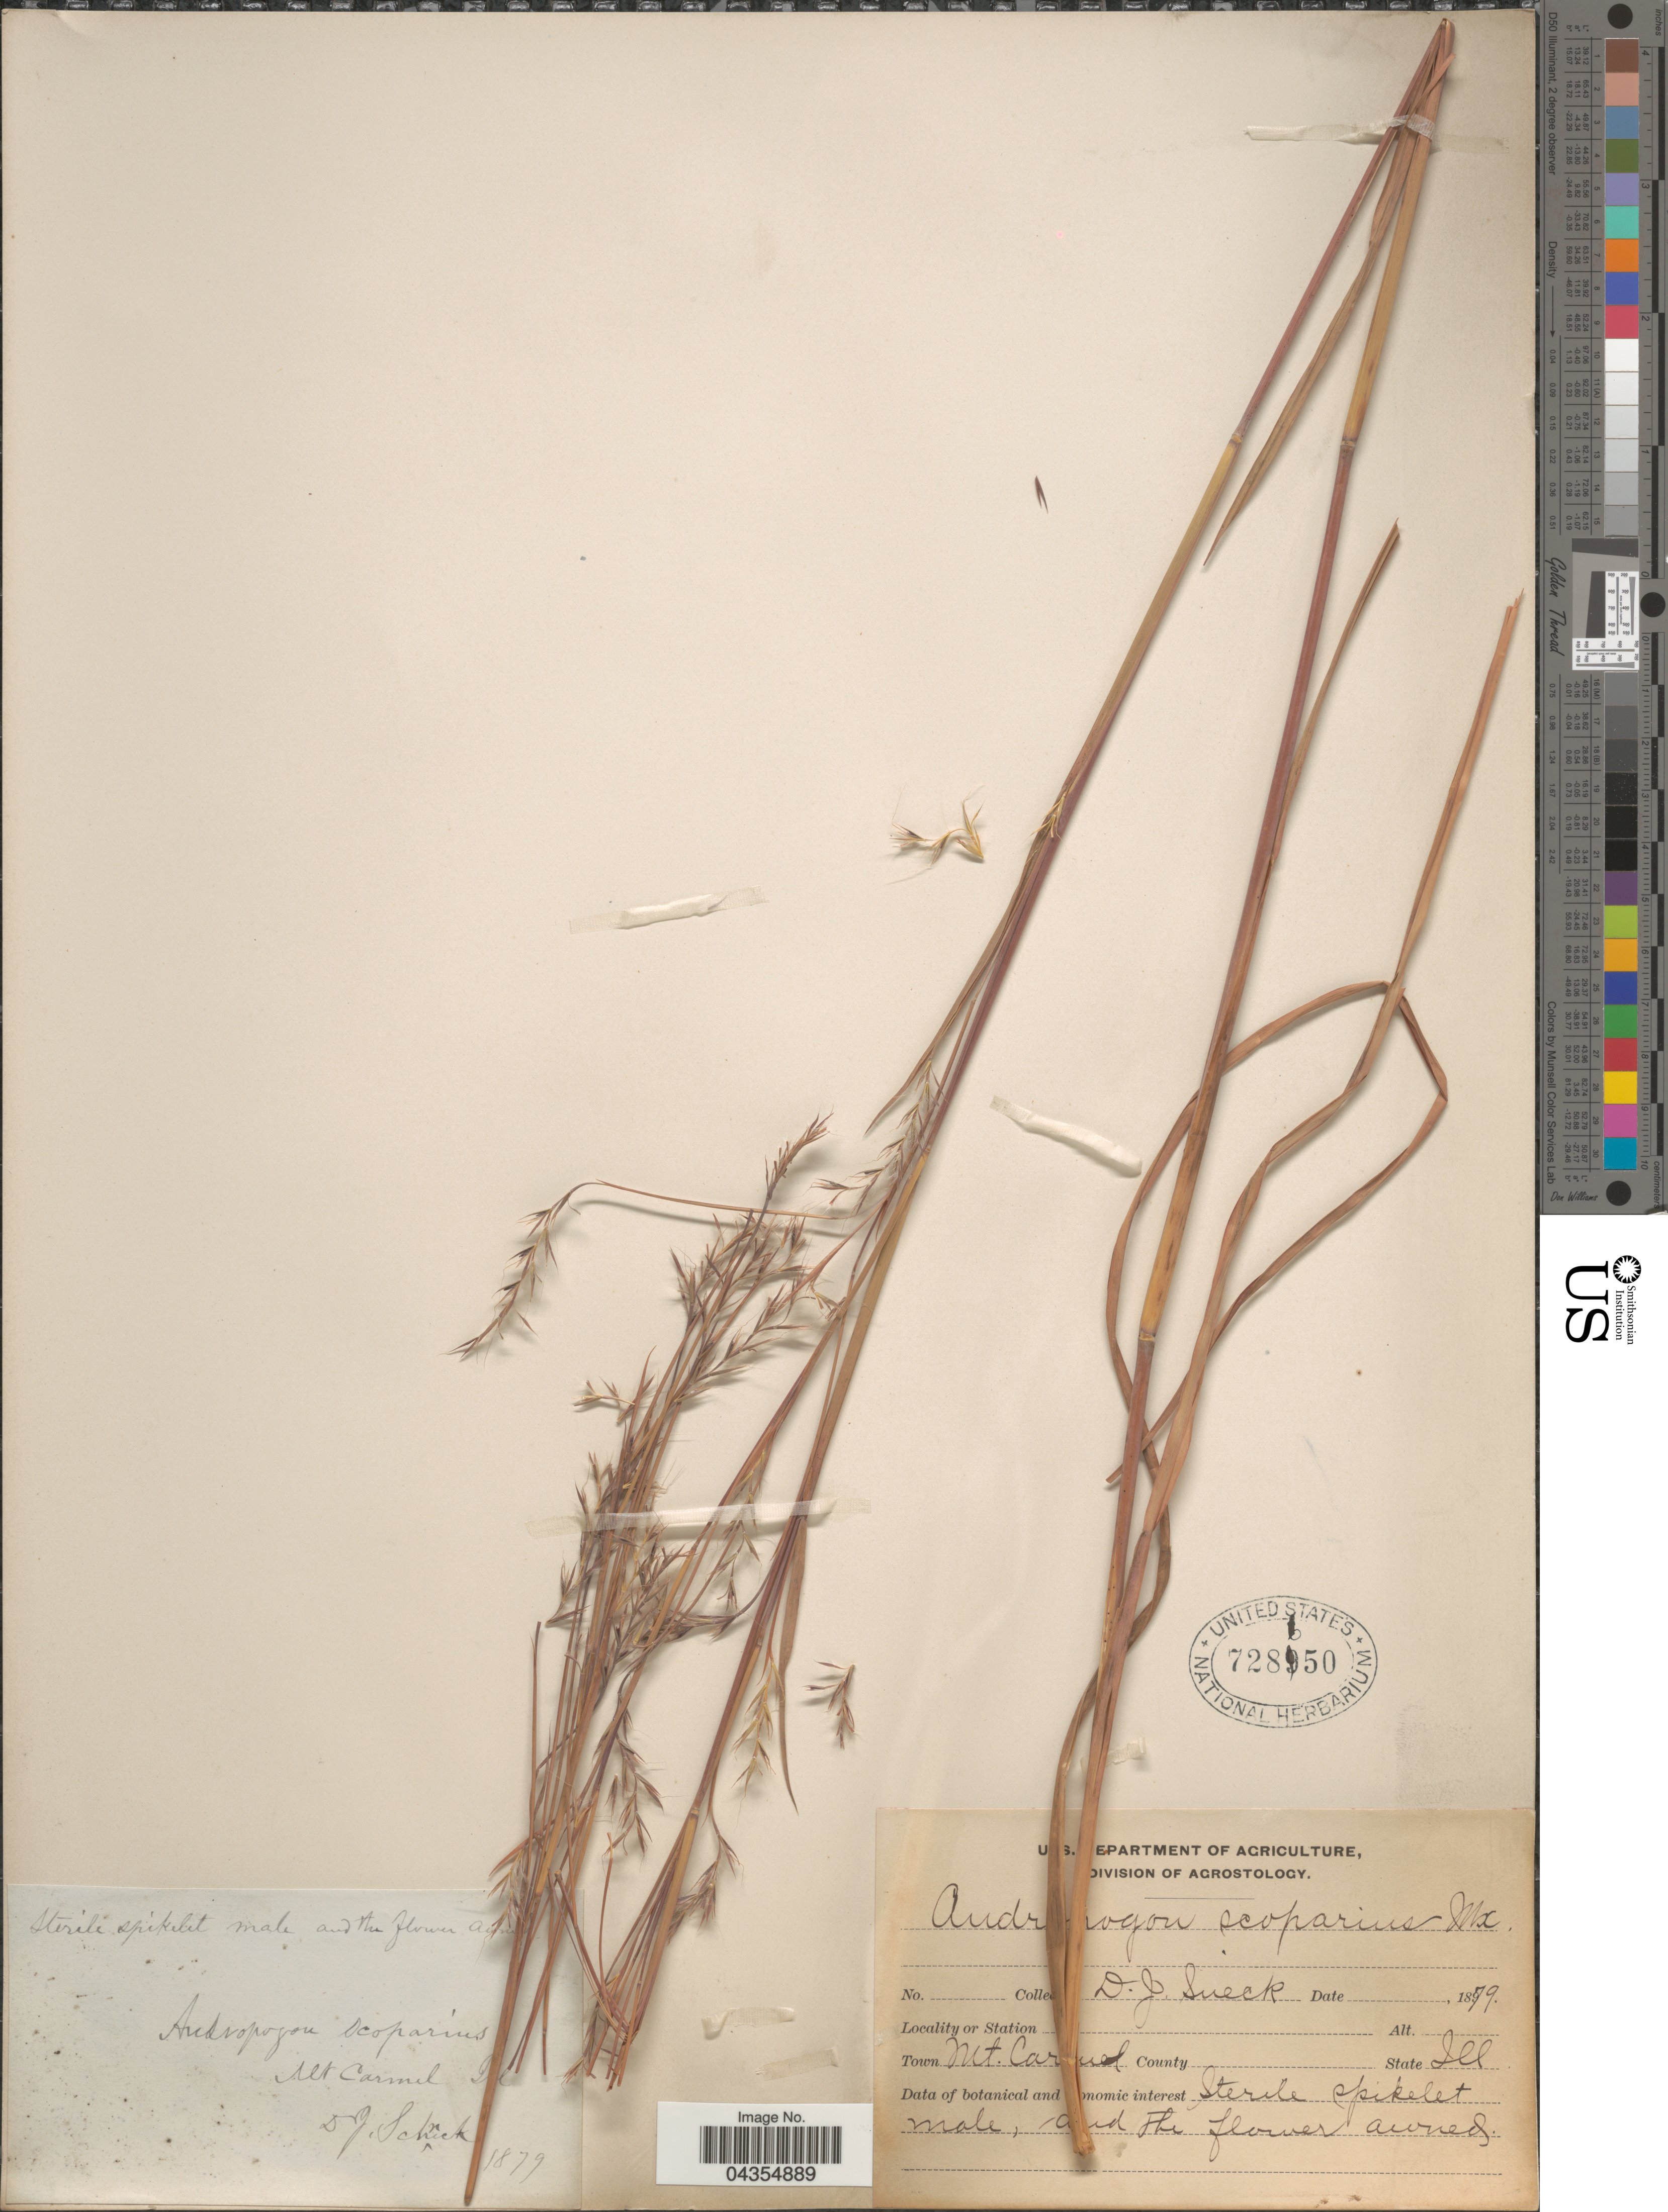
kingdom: Plantae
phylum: Tracheophyta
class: Liliopsida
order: Poales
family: Poaceae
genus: Schizachyrium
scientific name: Schizachyrium sanguineum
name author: (Retz.) Alston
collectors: J. Schneck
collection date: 1879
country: United States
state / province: Illinois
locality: Town Mt. Carmel.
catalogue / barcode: US 728650